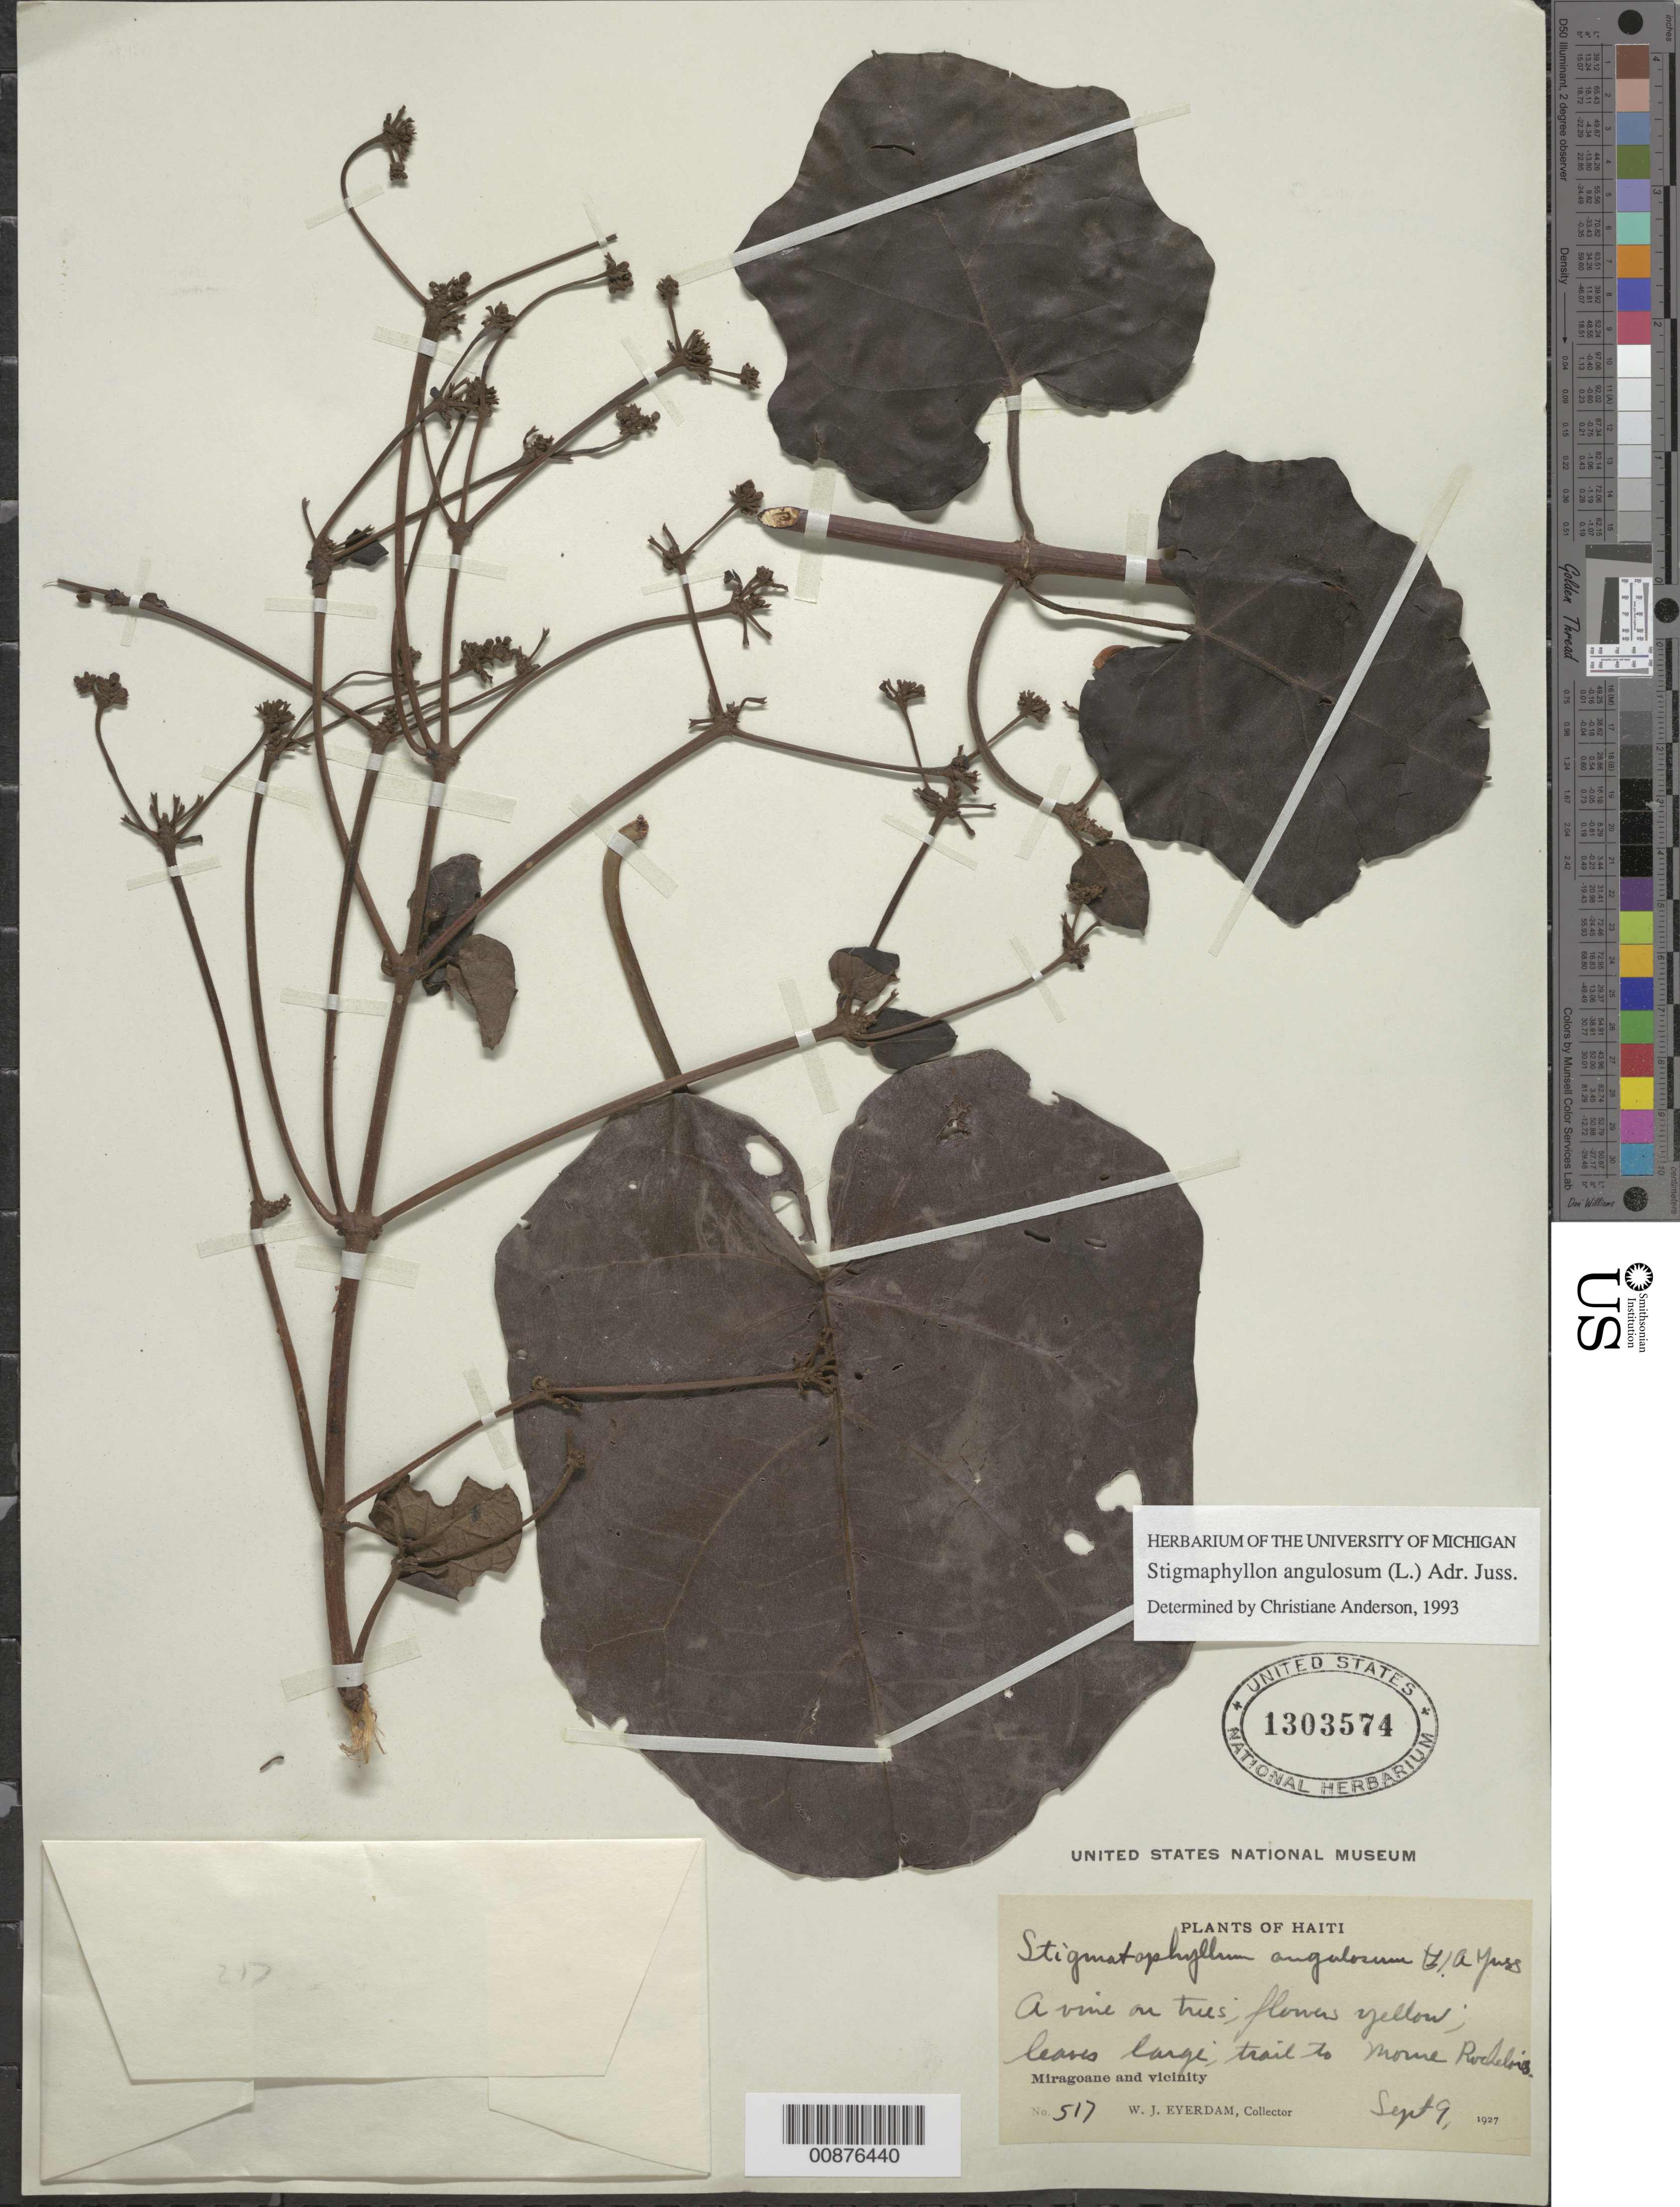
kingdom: Plantae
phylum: Tracheophyta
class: Magnoliopsida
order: Malpighiales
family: Malpighiaceae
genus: Stigmaphyllon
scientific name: Stigmaphyllon angulosum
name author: (L.) A. Juss.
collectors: W. J. Eyerdam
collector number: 517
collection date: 1927-09-09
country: Haiti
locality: Trail to Morne Rochelois. Miragoane and vicinity.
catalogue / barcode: US 1303574